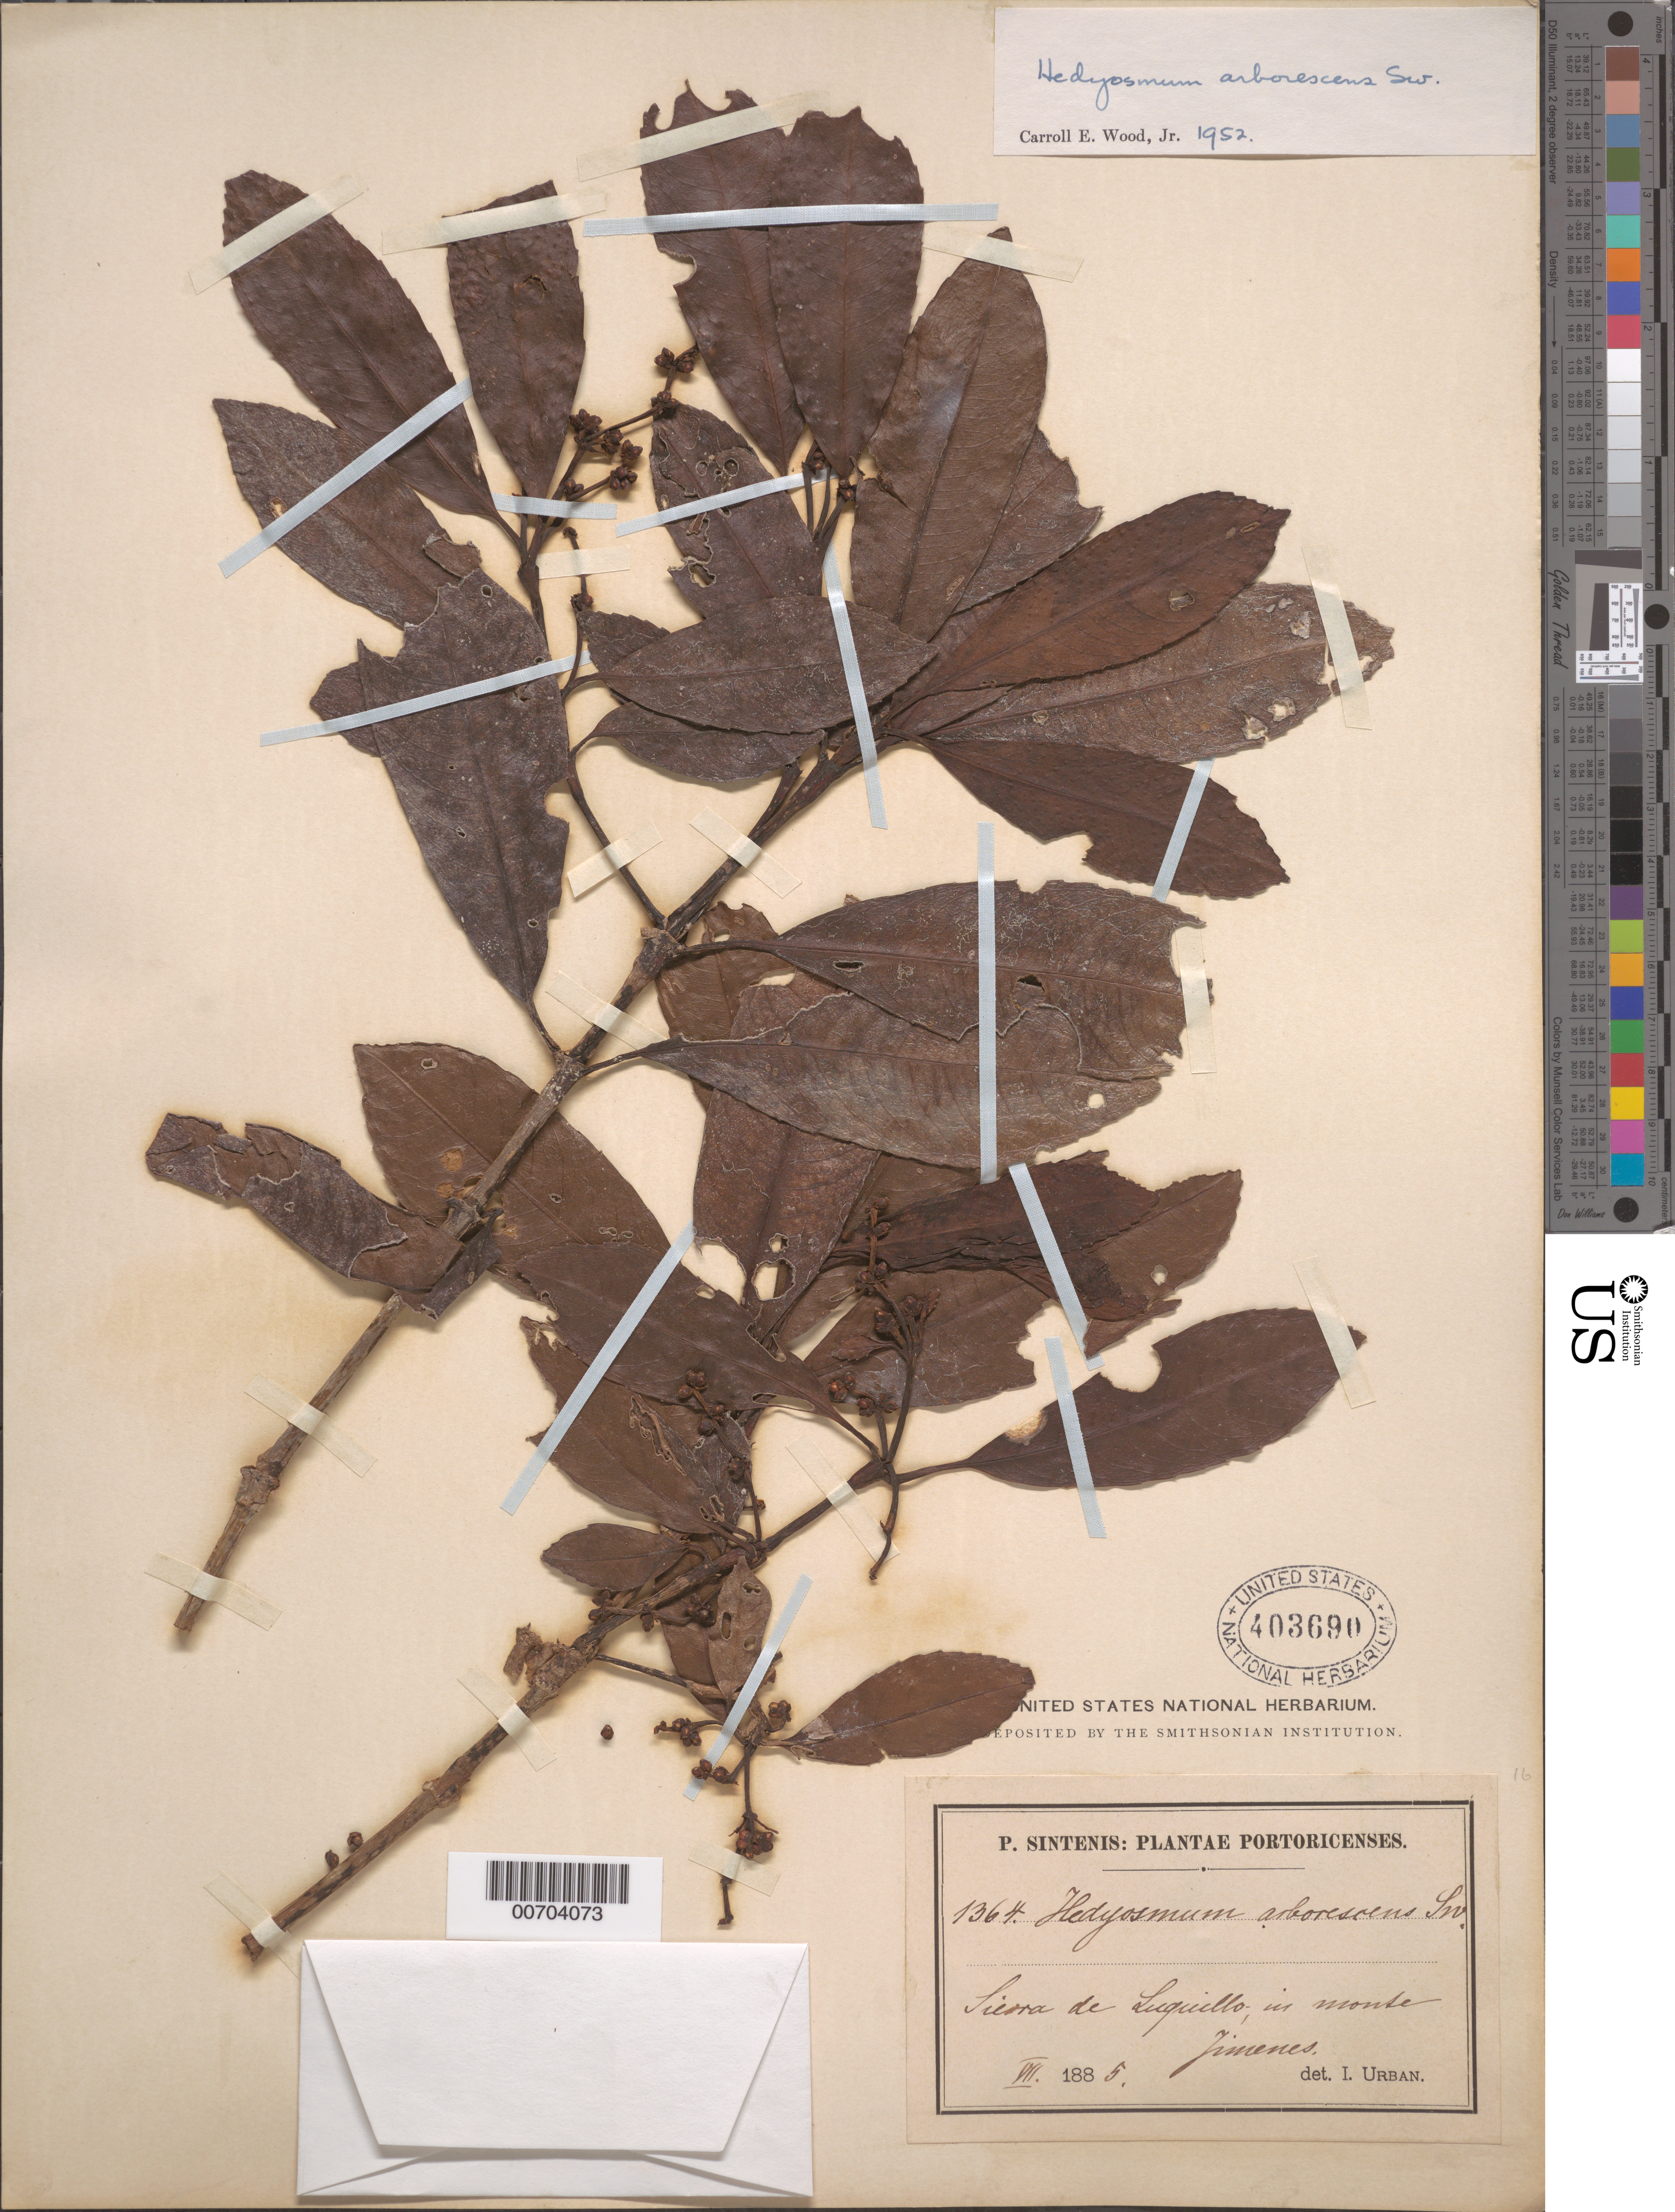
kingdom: Plantae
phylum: Tracheophyta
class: Magnoliopsida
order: Chloranthales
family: Chloranthaceae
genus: Hedyosmum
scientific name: Hedyosmum arborescens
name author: Sw.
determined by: Wood, C. E., Jr.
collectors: P. Sintenis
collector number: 1364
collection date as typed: Jul 1885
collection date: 1885-07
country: Puerto Rico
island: Greater Antilles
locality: Sierra de Luquillo, in Monte Jimenes.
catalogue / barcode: US 403690